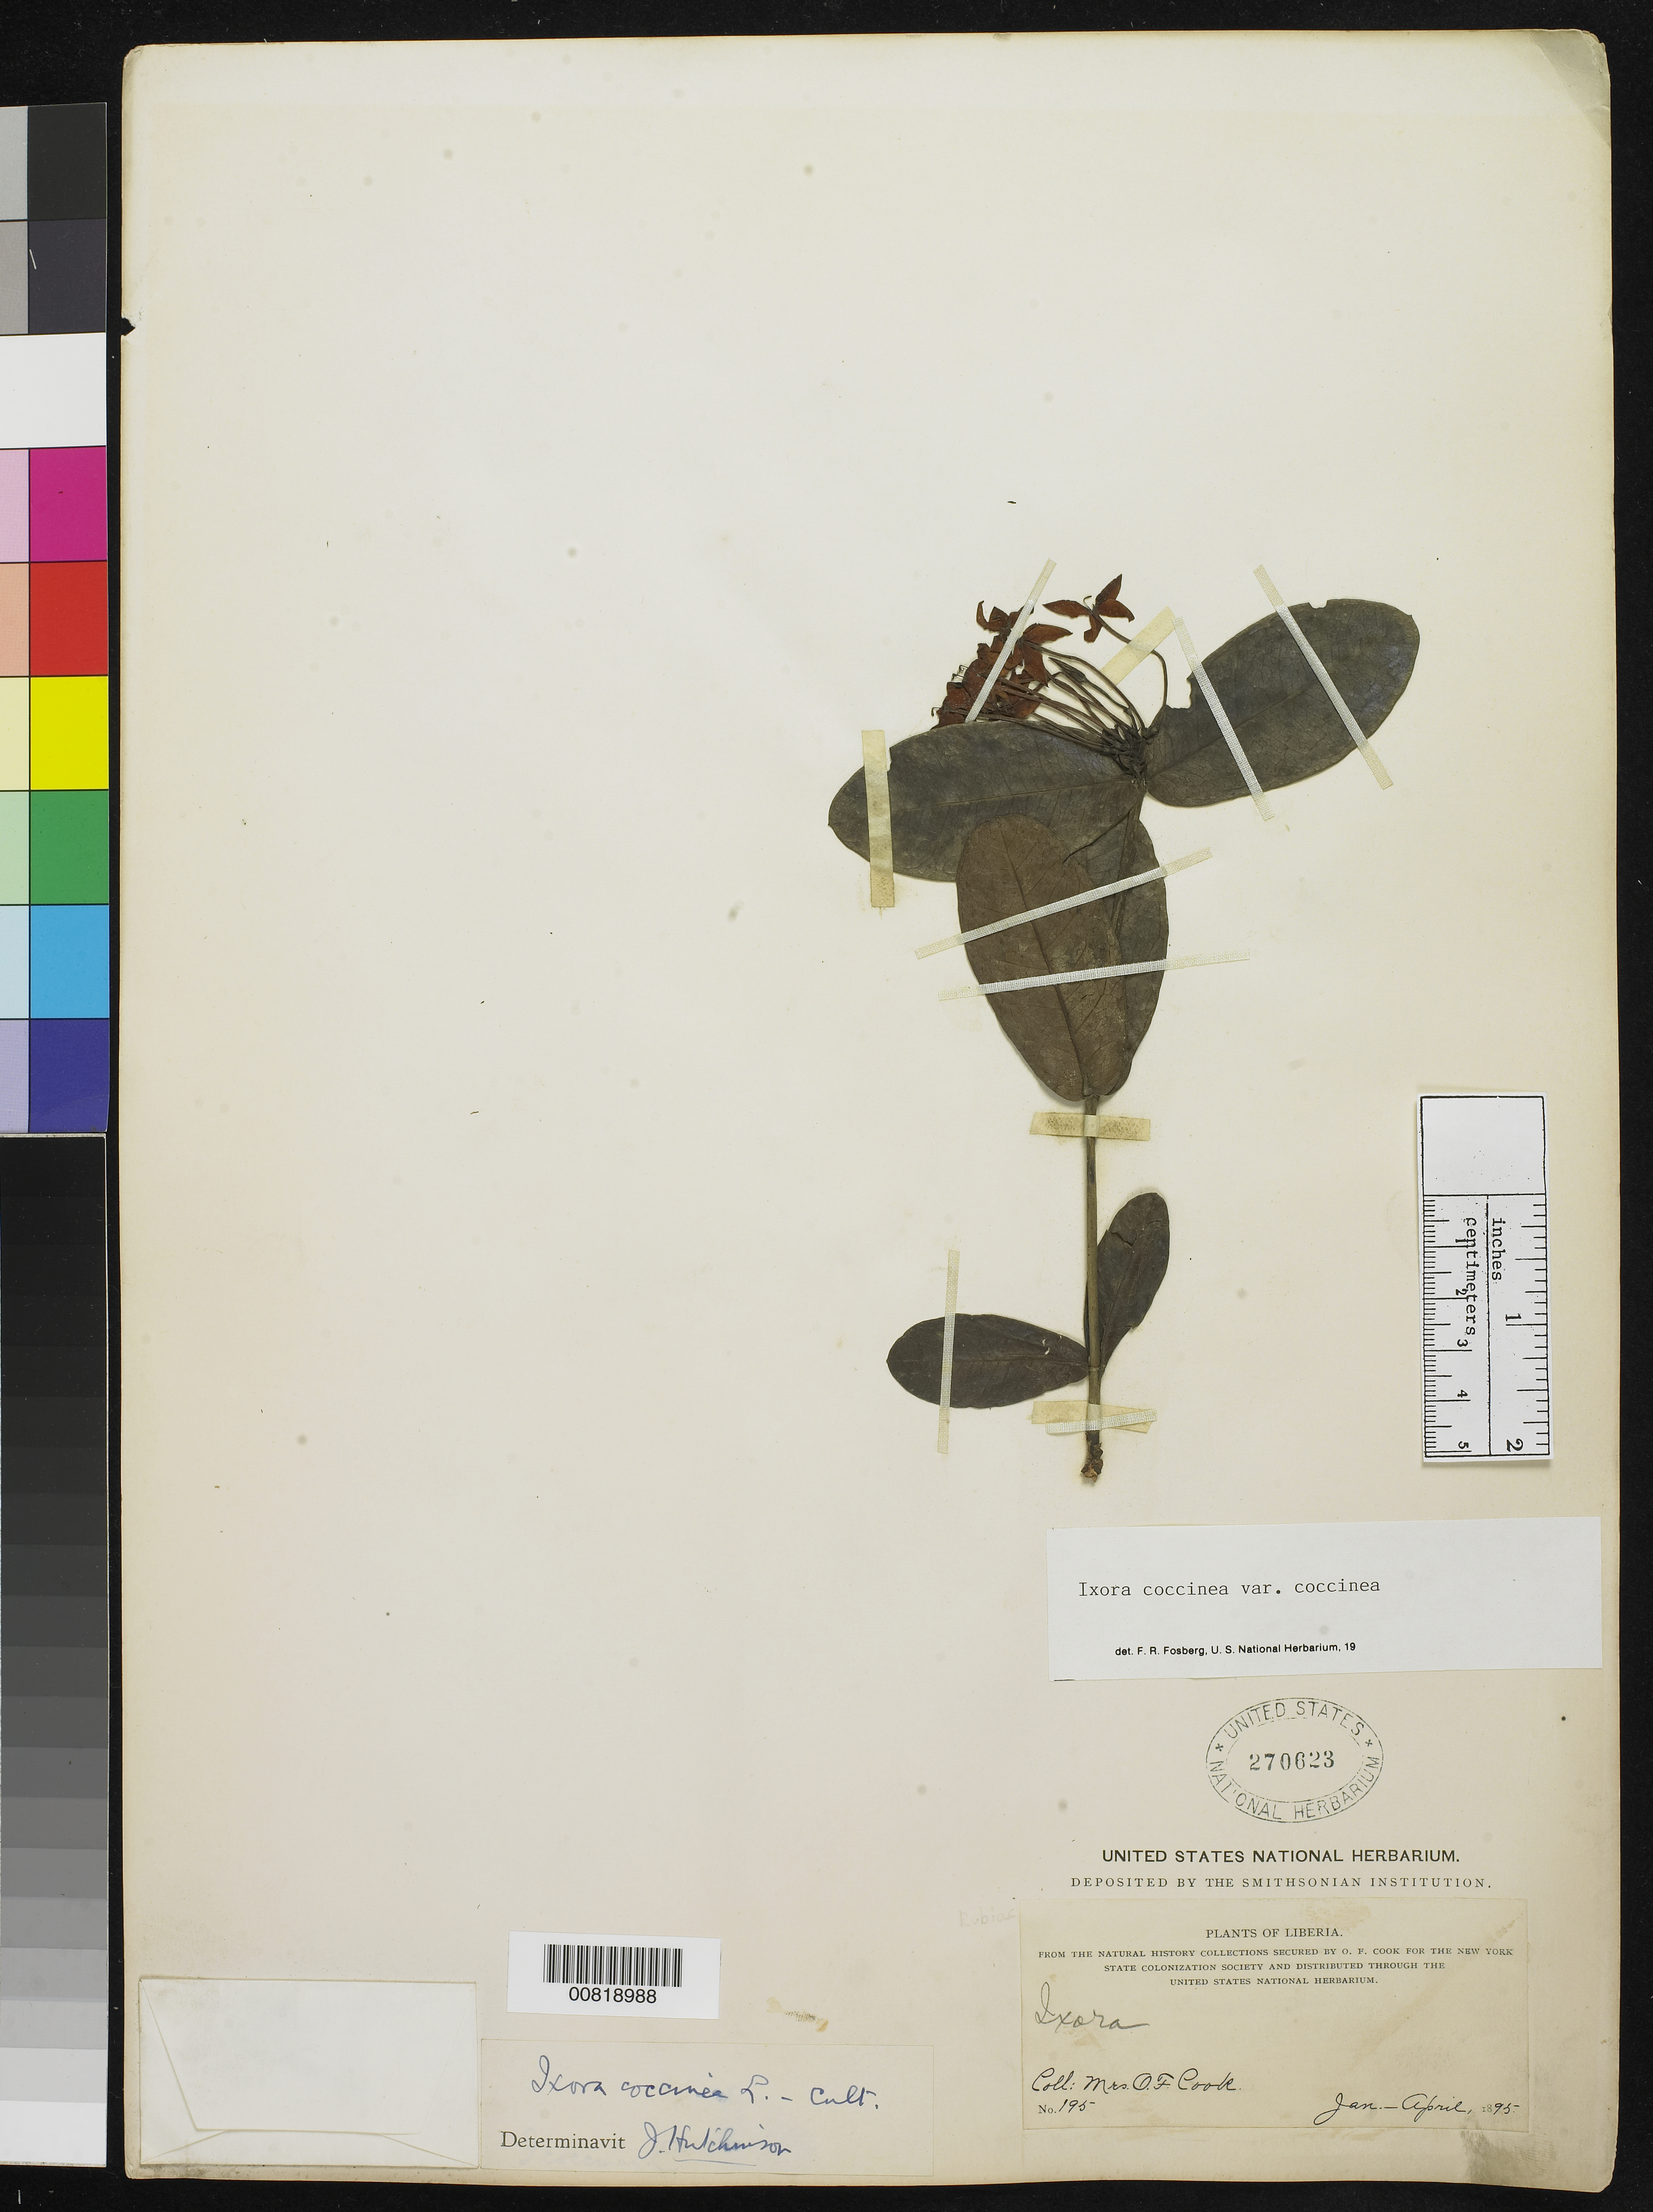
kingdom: Plantae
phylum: Tracheophyta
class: Magnoliopsida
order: Gentianales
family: Rubiaceae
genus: Ixora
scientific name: Ixora coccinea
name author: L.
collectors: Alice C. Cook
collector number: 195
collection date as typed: Jan 1895 to -- Apr 1895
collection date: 1895-01/1895-04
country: Liberia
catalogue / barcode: US 270623